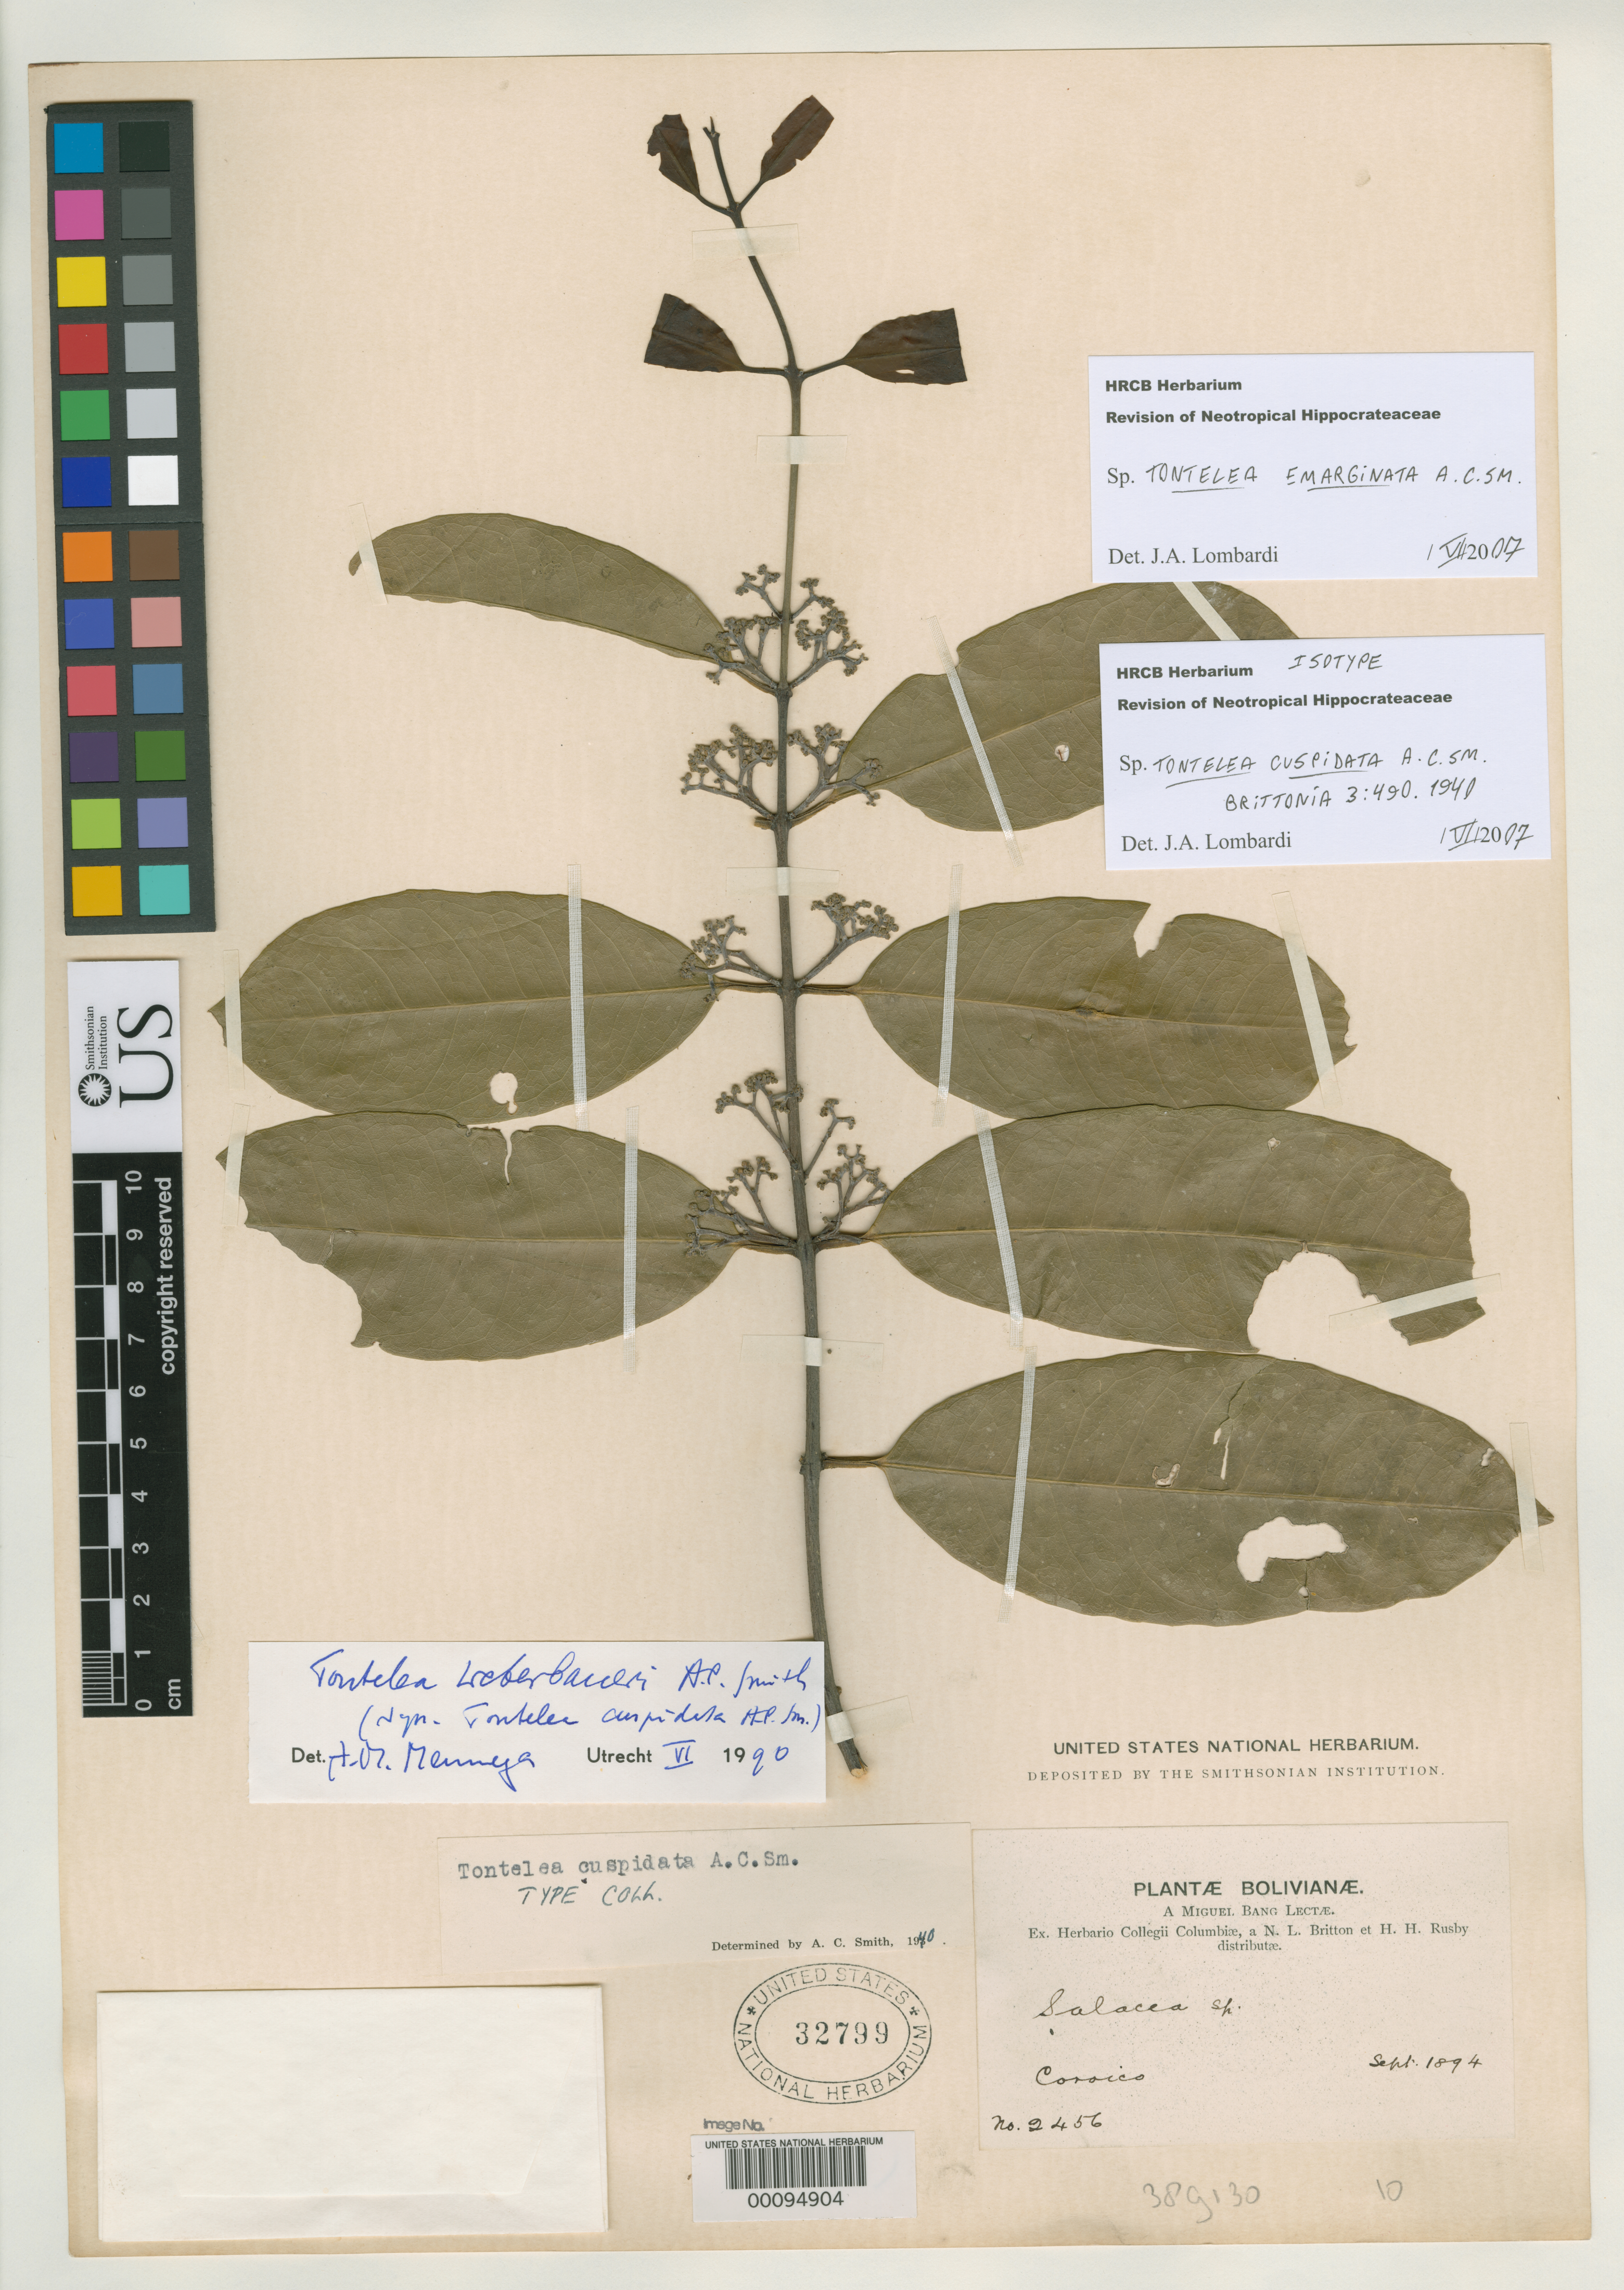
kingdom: Plantae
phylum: Tracheophyta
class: Magnoliopsida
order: Celastrales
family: Celastraceae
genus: Tontelea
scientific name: Tontelea cuspidata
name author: A.C. Sm.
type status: Isotype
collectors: M. Bang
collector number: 2456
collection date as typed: Sep 1894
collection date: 1894-09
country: Bolivia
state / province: La Paz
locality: Coroico.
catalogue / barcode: US 32799